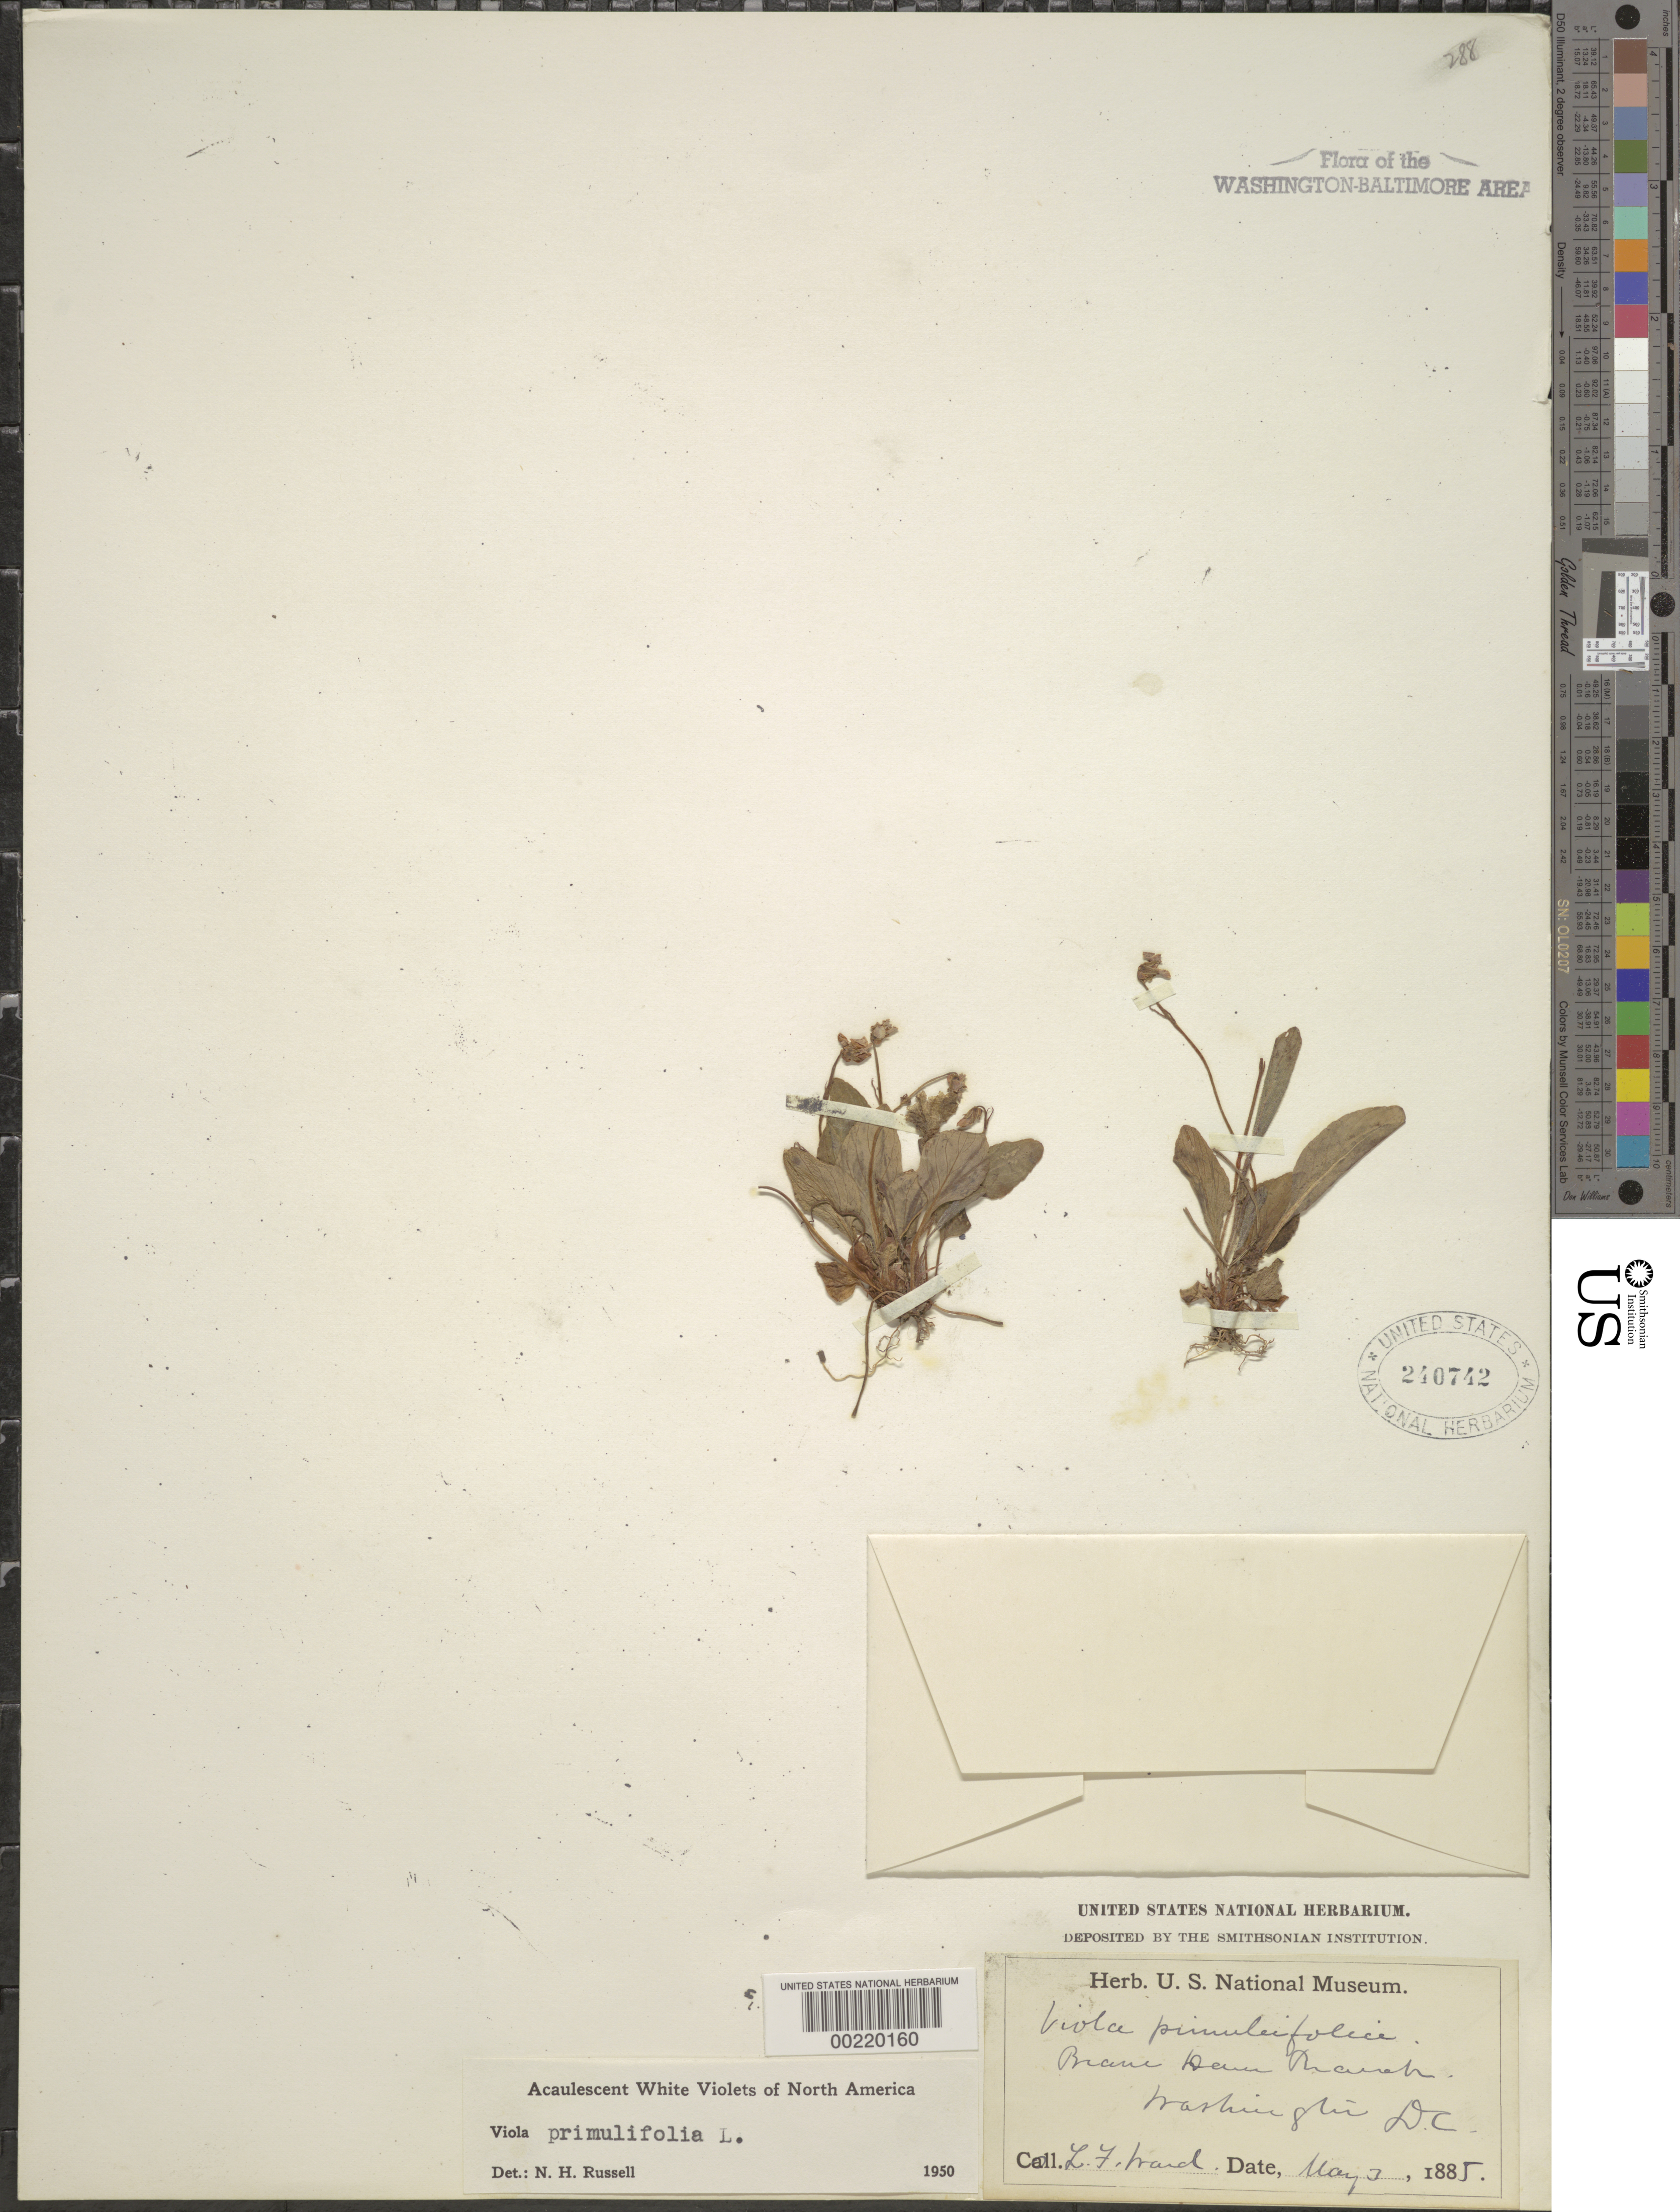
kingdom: Plantae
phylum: Tracheophyta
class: Magnoliopsida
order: Malpighiales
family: Violaceae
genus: Viola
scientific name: Viola primulifolia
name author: L.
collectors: L. F. Ward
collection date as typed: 03 May 1885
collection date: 1885-05-03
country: United States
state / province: District of Columbia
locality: Beaver Dam Branch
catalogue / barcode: US 240742